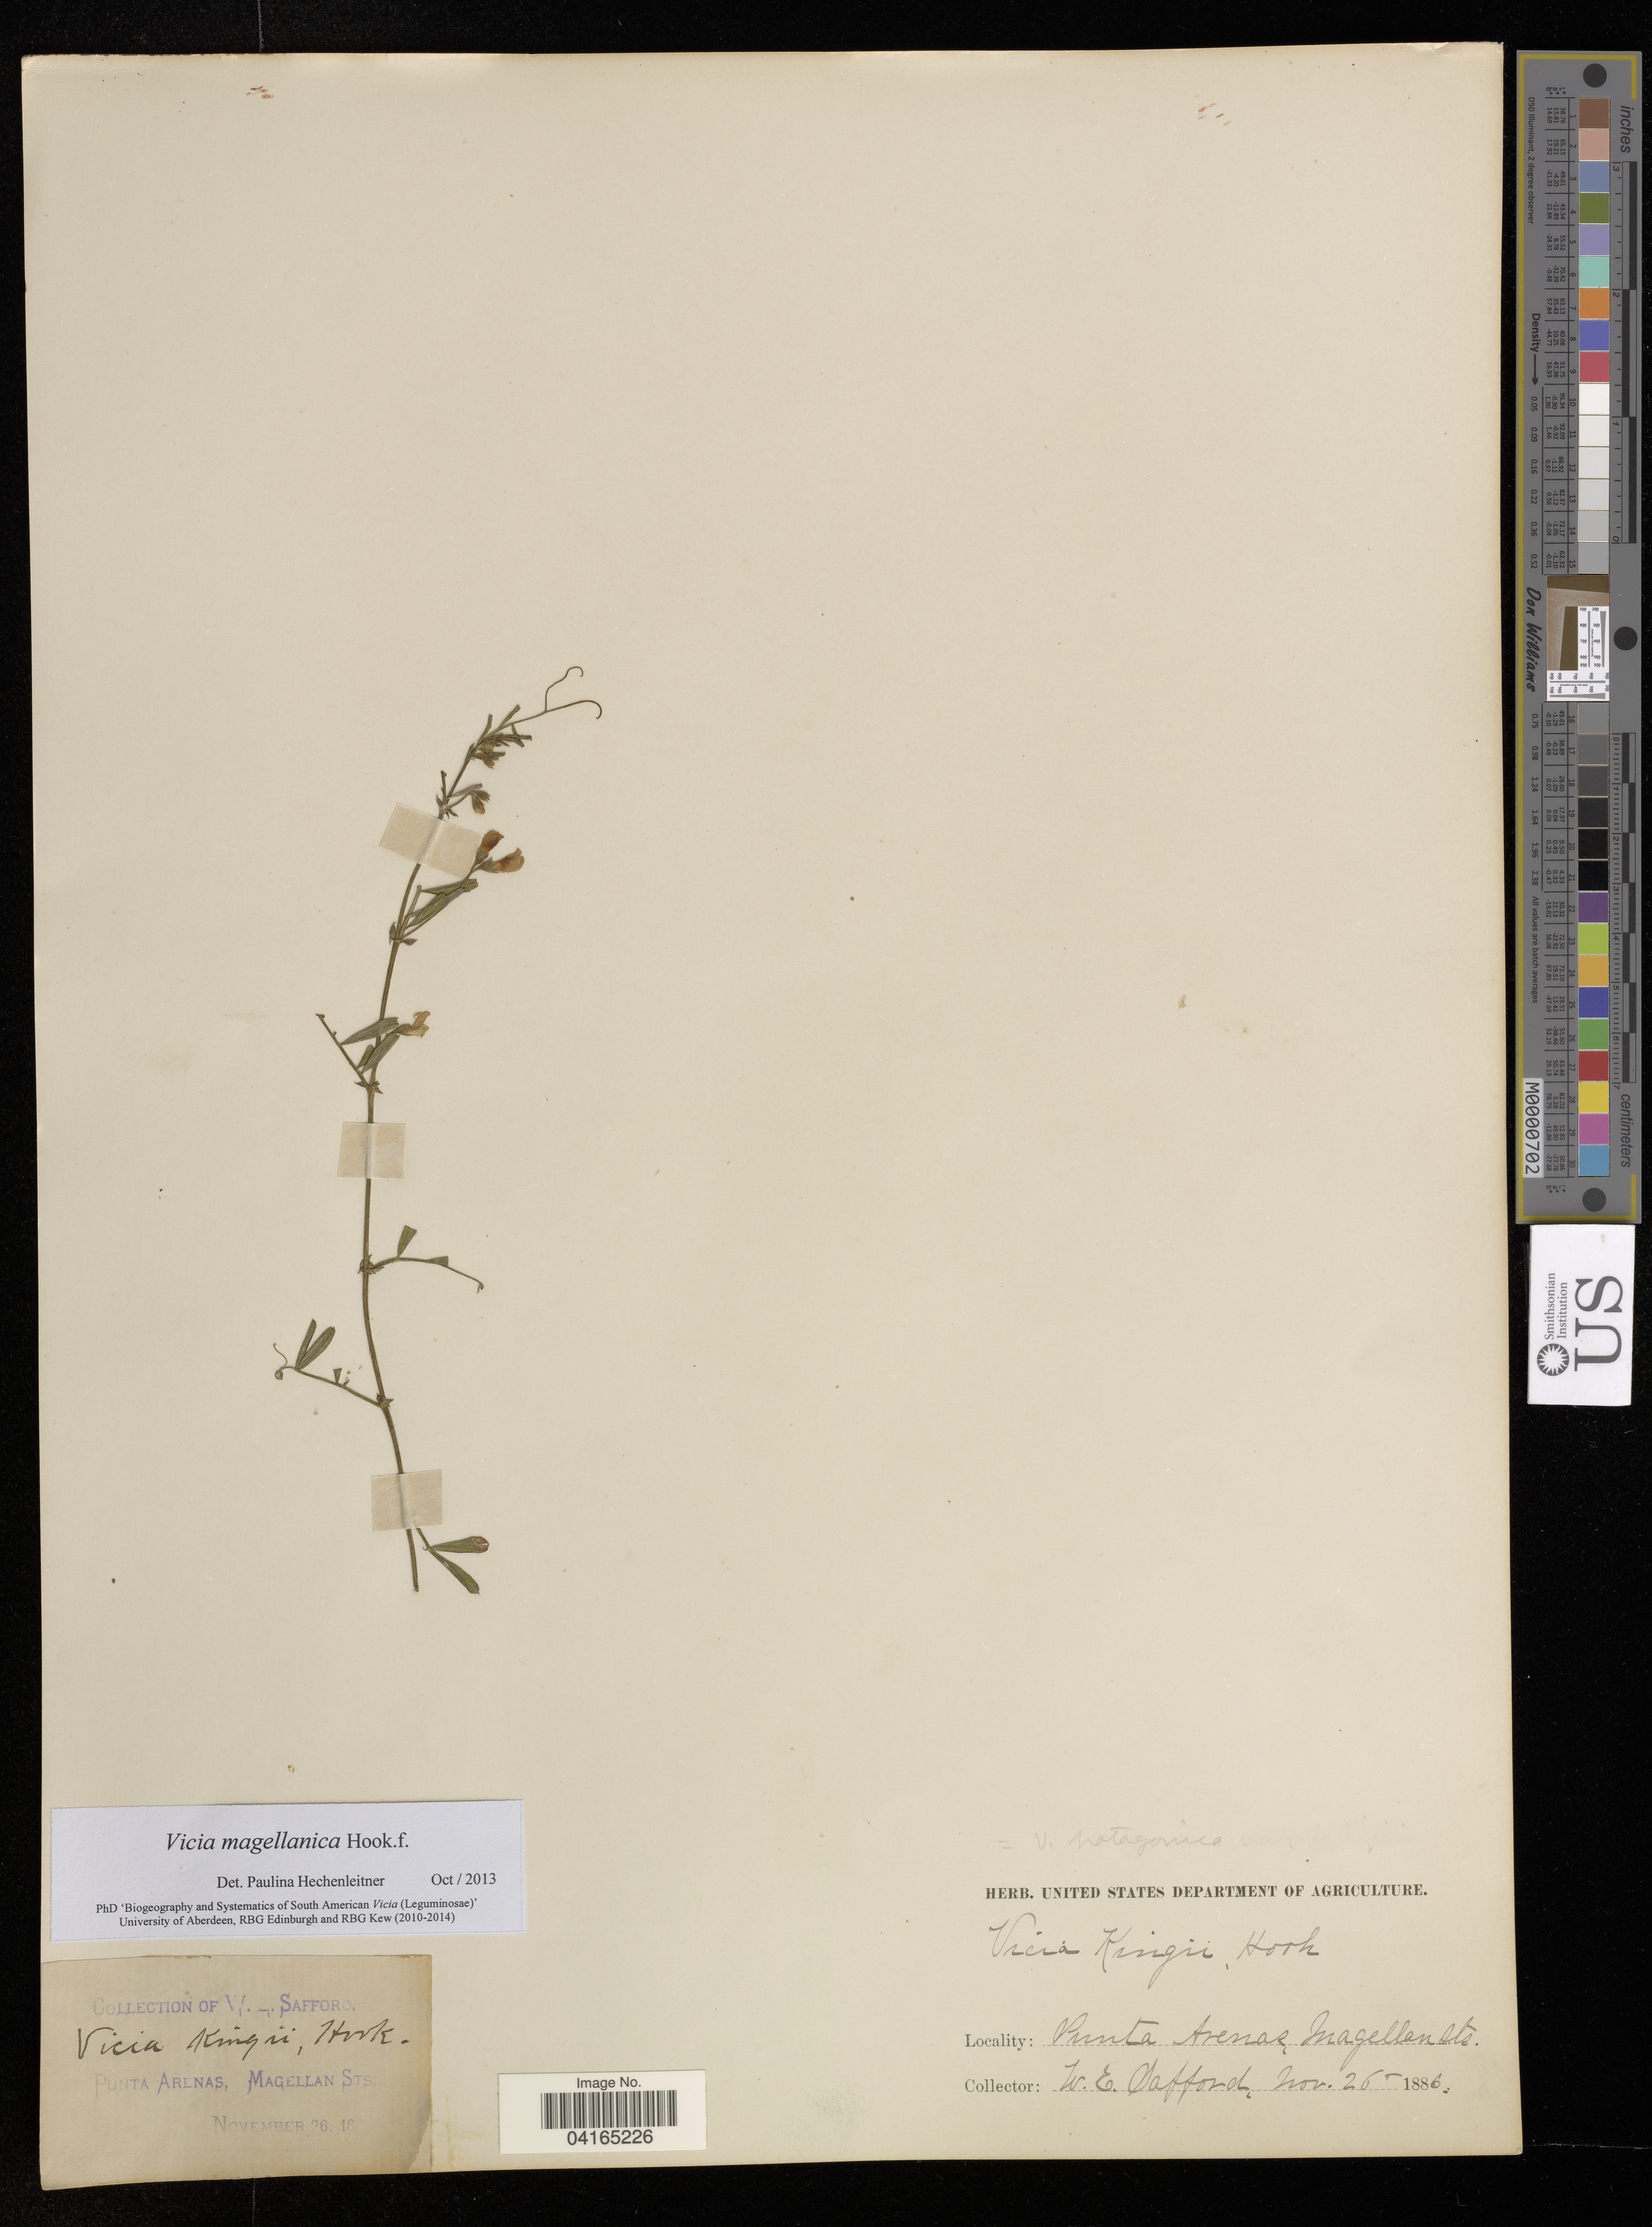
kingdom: Plantae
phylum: Tracheophyta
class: Magnoliopsida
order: Fabales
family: Fabaceae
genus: Vicia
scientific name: Vicia magellanica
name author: Hook. f.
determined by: Hechenleitner, Paulina, RBG Edinburgh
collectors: W. E. Safford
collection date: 1886-11-26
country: Chile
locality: Punta Arenas, Magellan Sts.